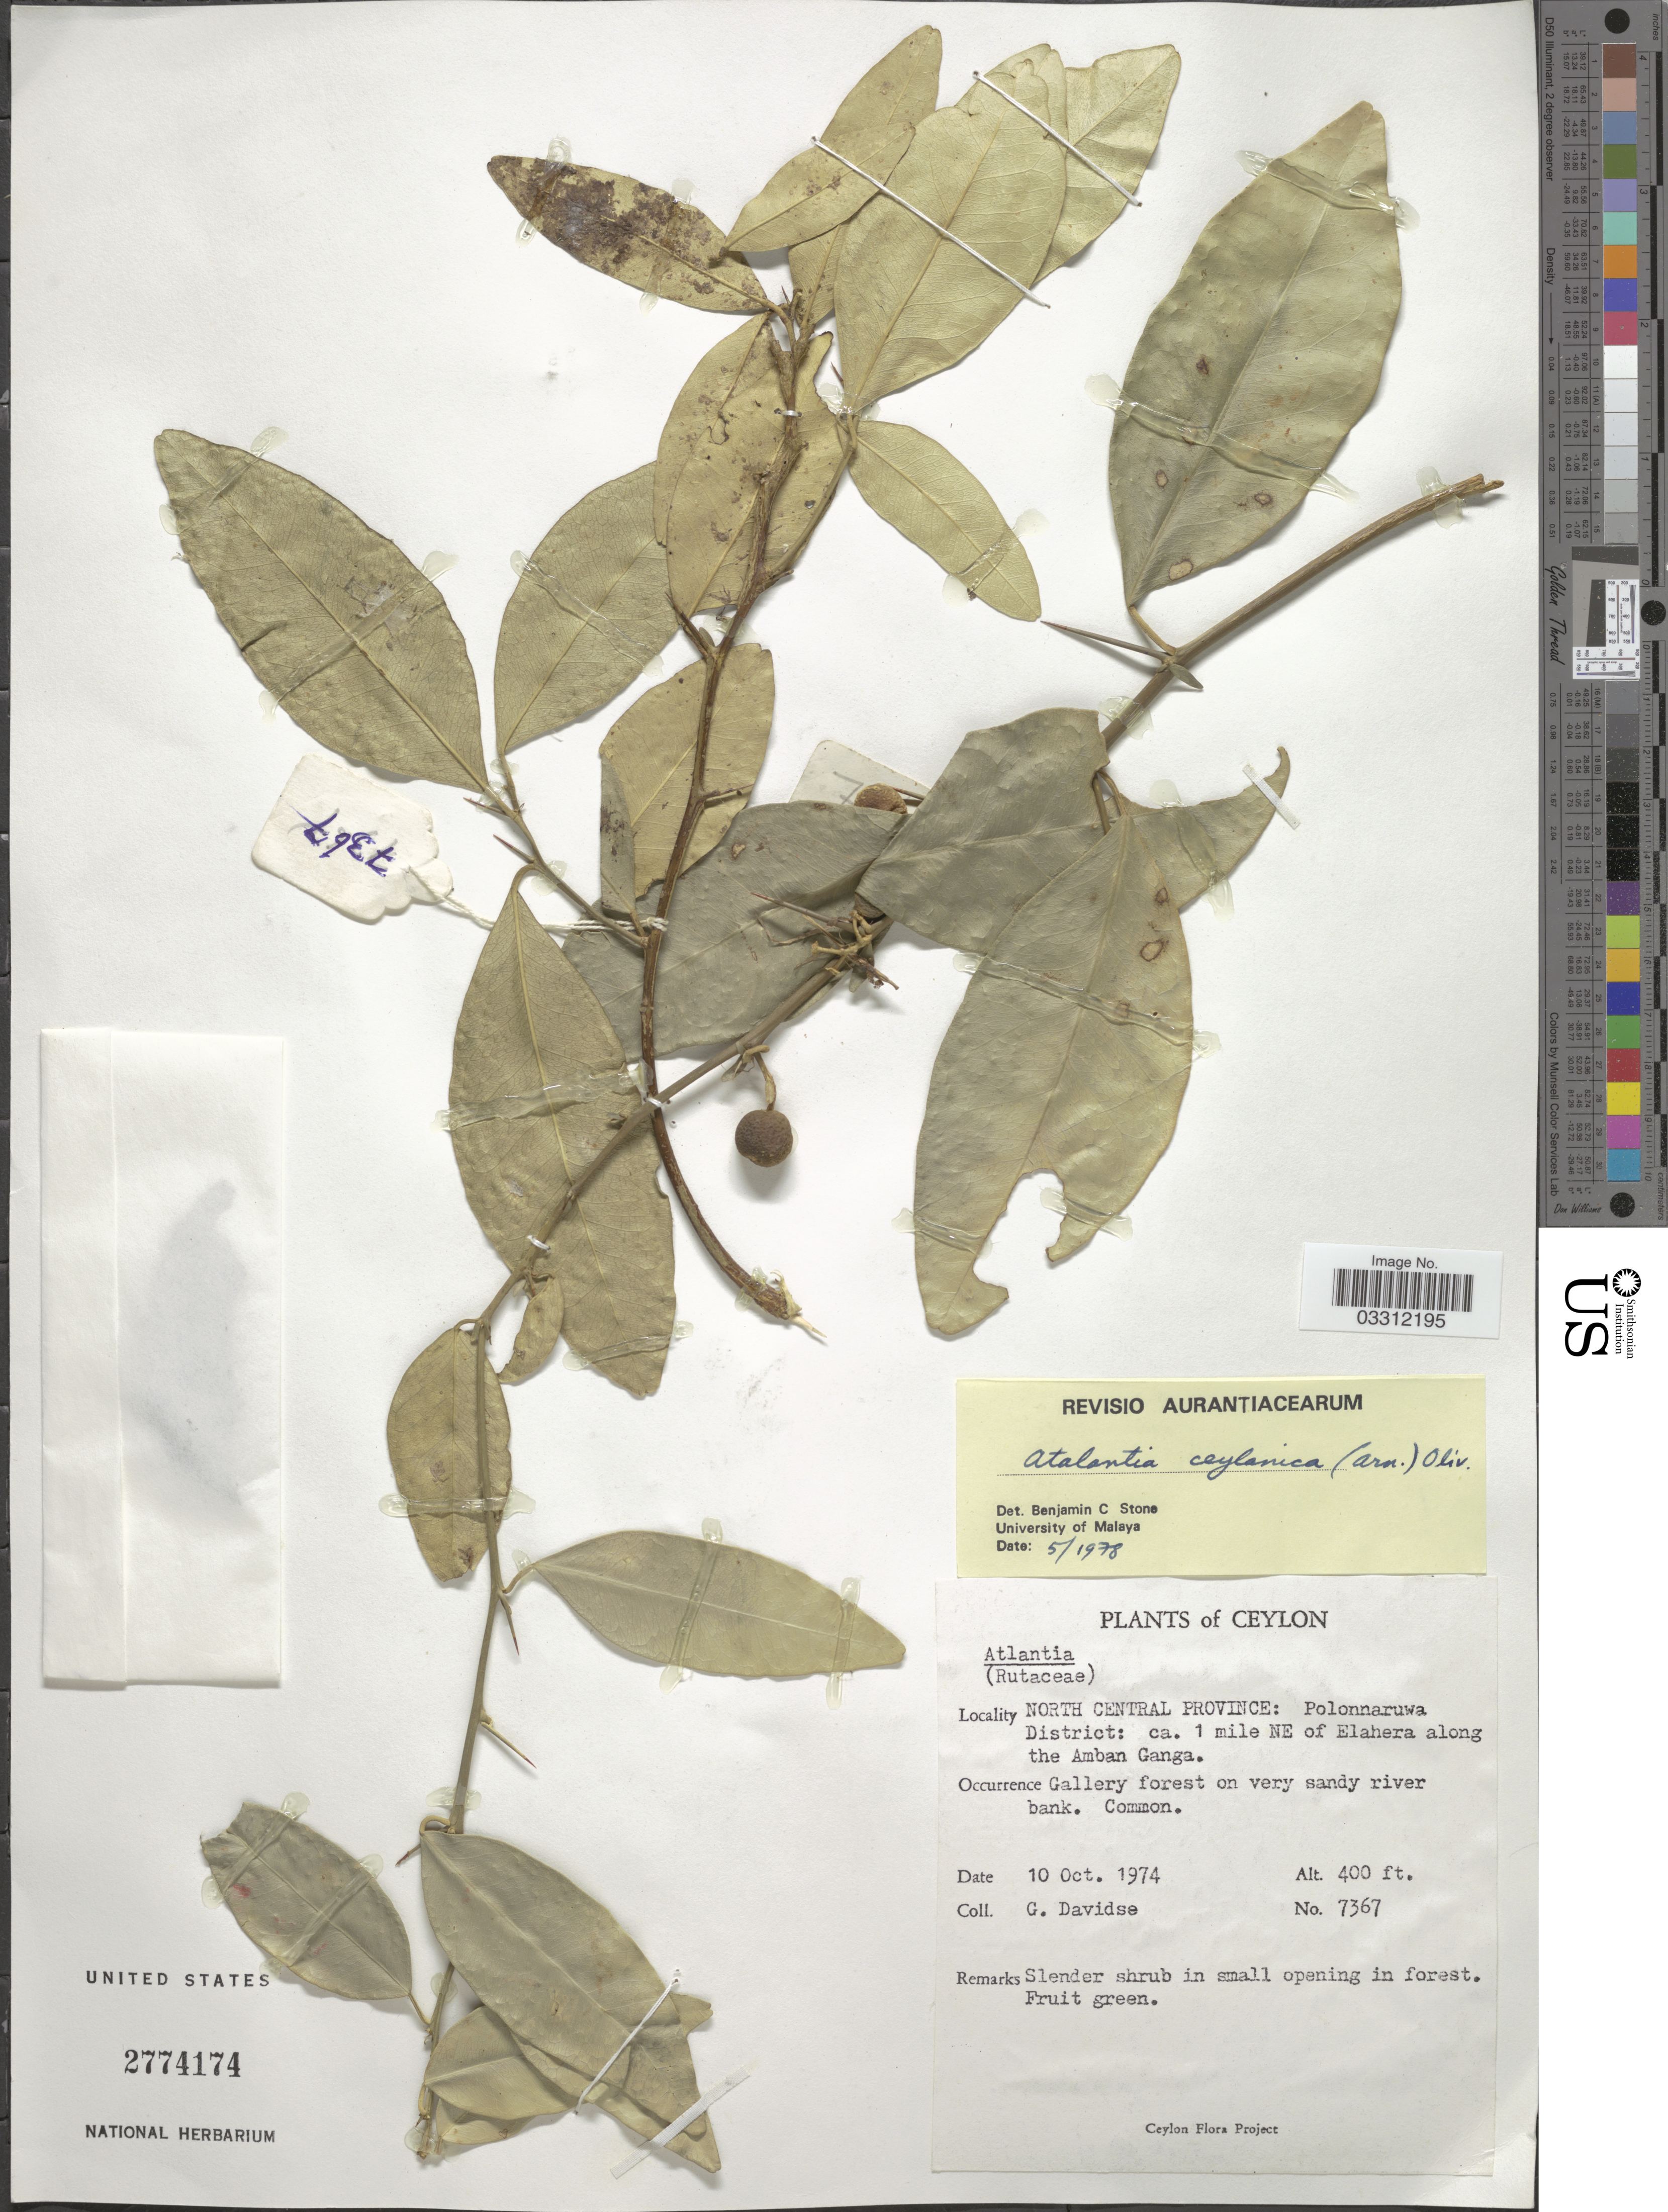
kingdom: Plantae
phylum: Tracheophyta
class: Magnoliopsida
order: Sapindales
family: Rutaceae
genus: Atalantia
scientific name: Atalantia ceylanica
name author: (Arn.) Oliv.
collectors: G. Davidse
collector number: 7367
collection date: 1974-10-10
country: Sri Lanka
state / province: North Central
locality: Ceylon, Polonnaruwa District: ca. 1 mile NE of Elahera along the Amban Ganga.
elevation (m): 122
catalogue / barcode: US 2774174